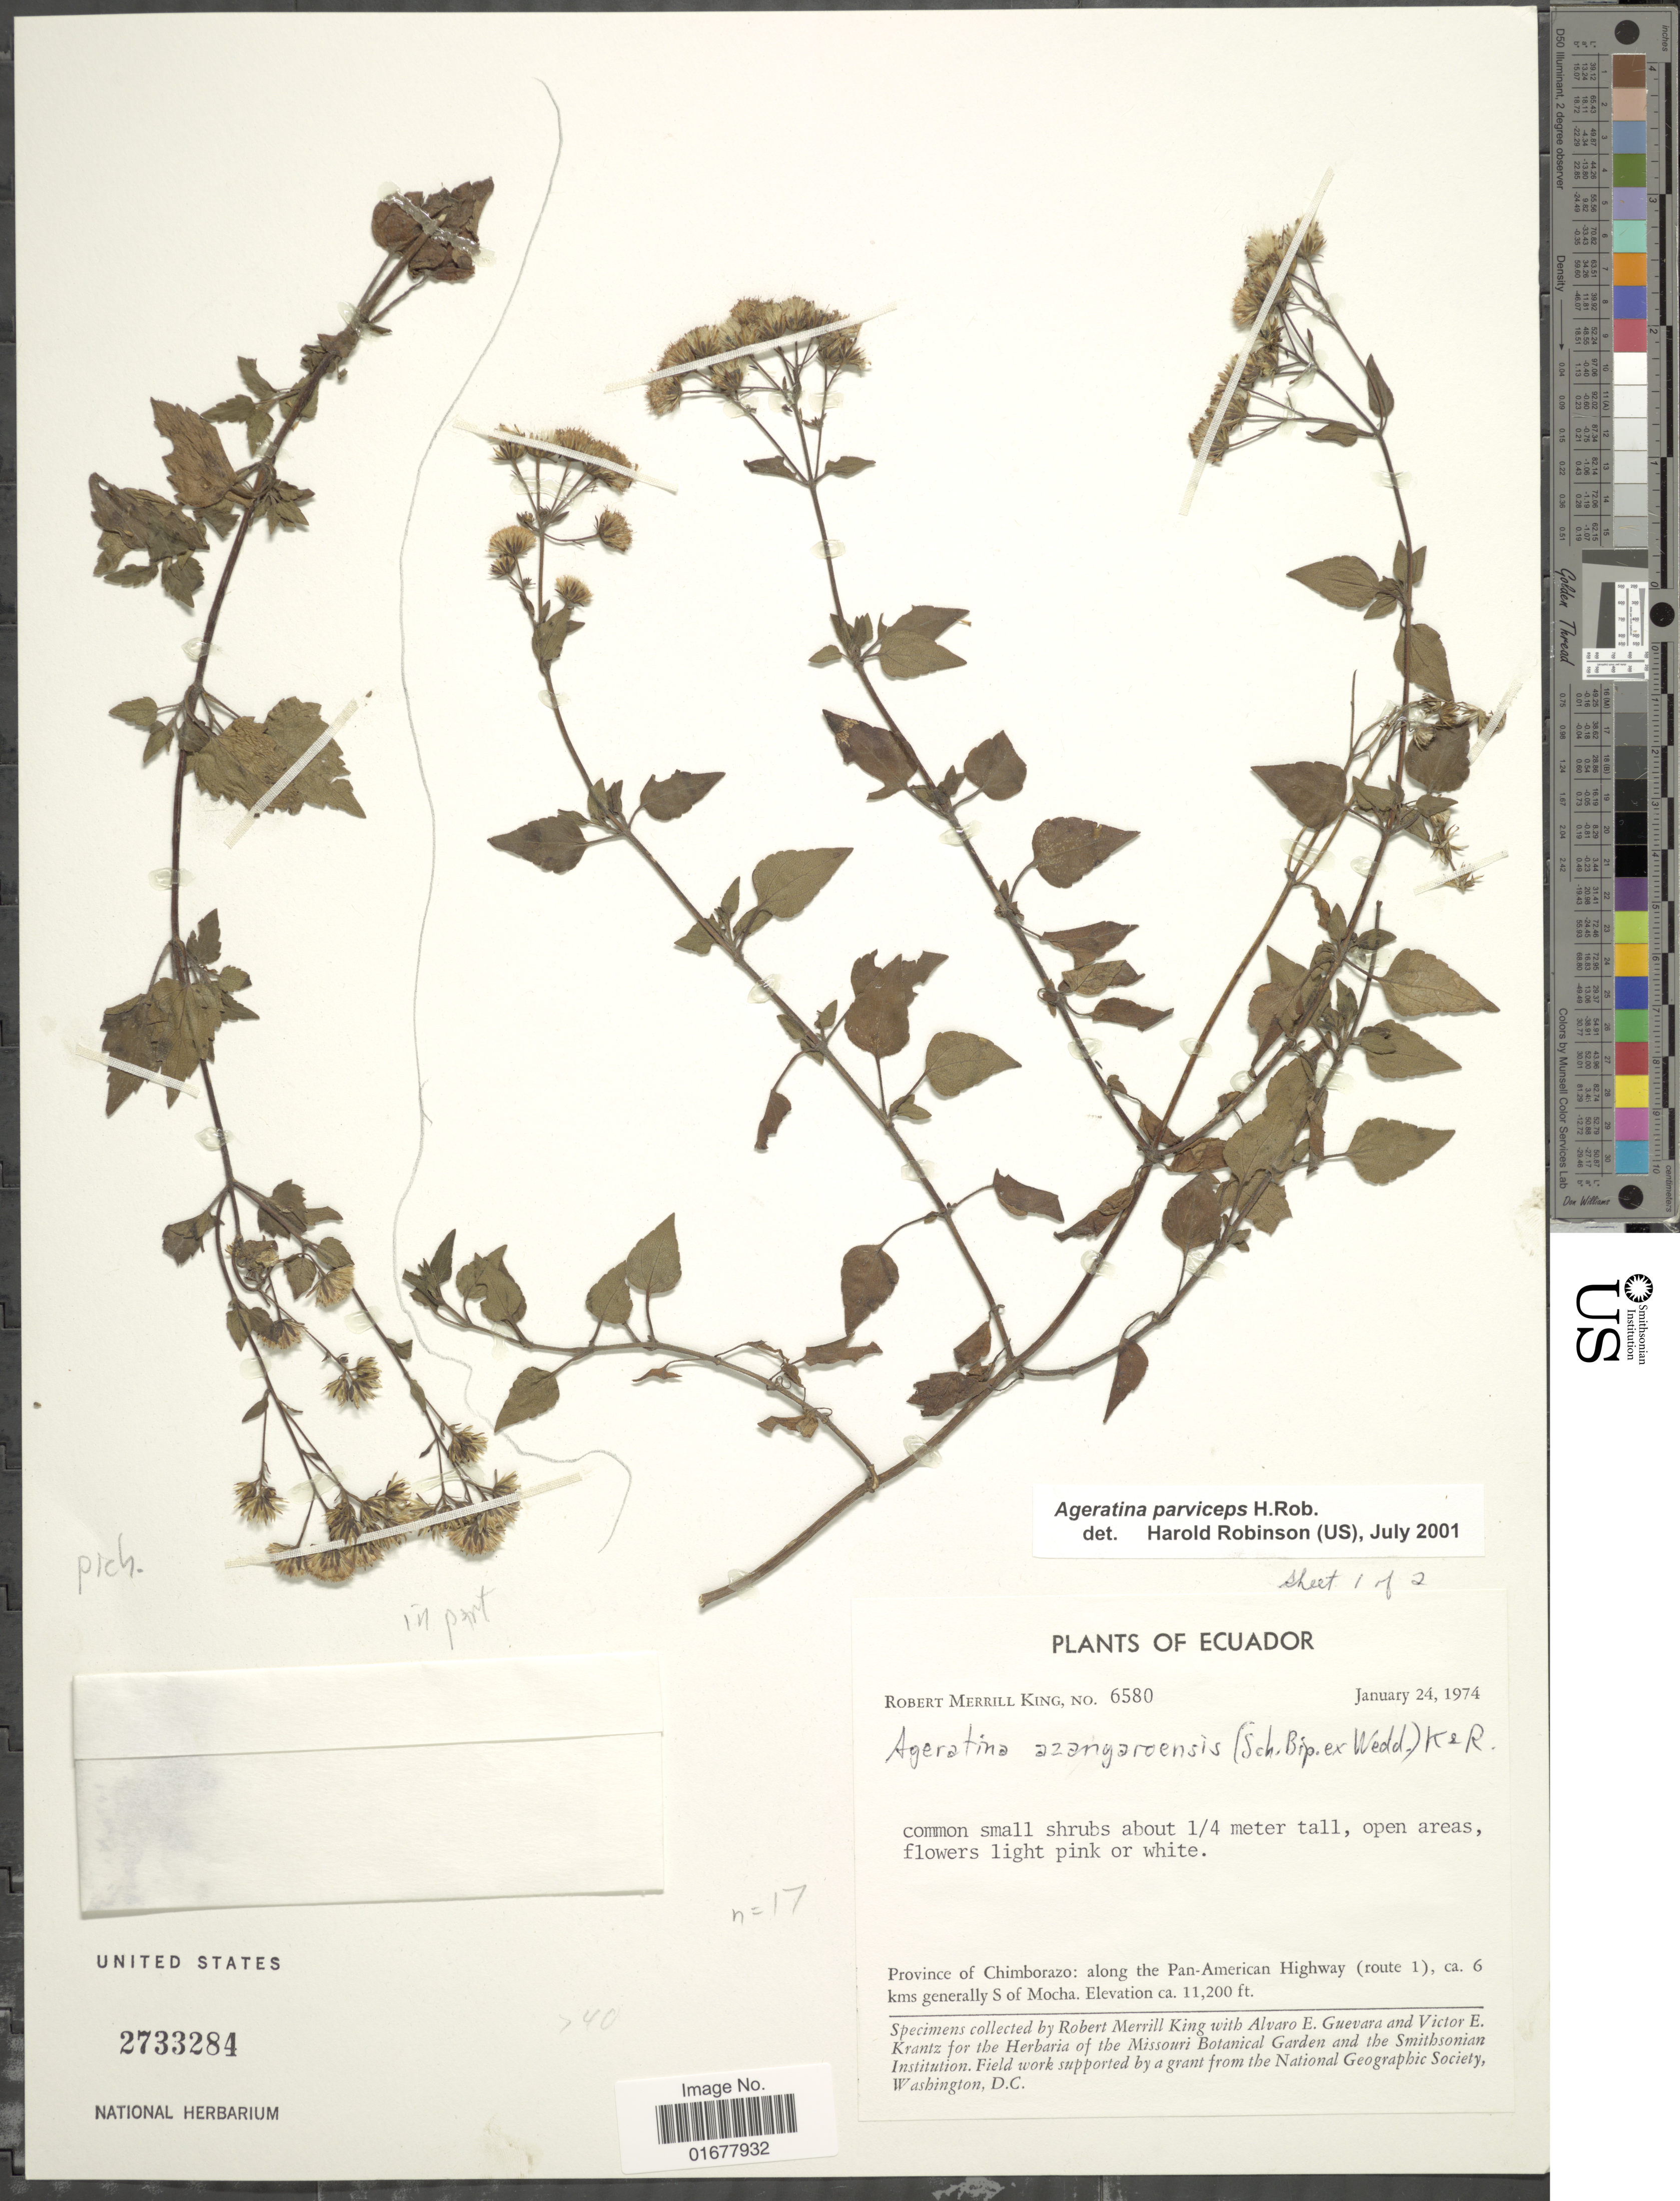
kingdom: Plantae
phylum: Tracheophyta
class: Magnoliopsida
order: Asterales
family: Asteraceae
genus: Ageratina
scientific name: Ageratina parviceps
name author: H. Rob.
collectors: R. M. King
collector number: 6580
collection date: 1974-01-24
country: Ecuador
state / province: Chimborazo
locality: Province of Chimborazo: along the Pan-American Highway (route 1), 6 kms generally S of Mocha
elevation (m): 3414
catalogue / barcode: US 2733284